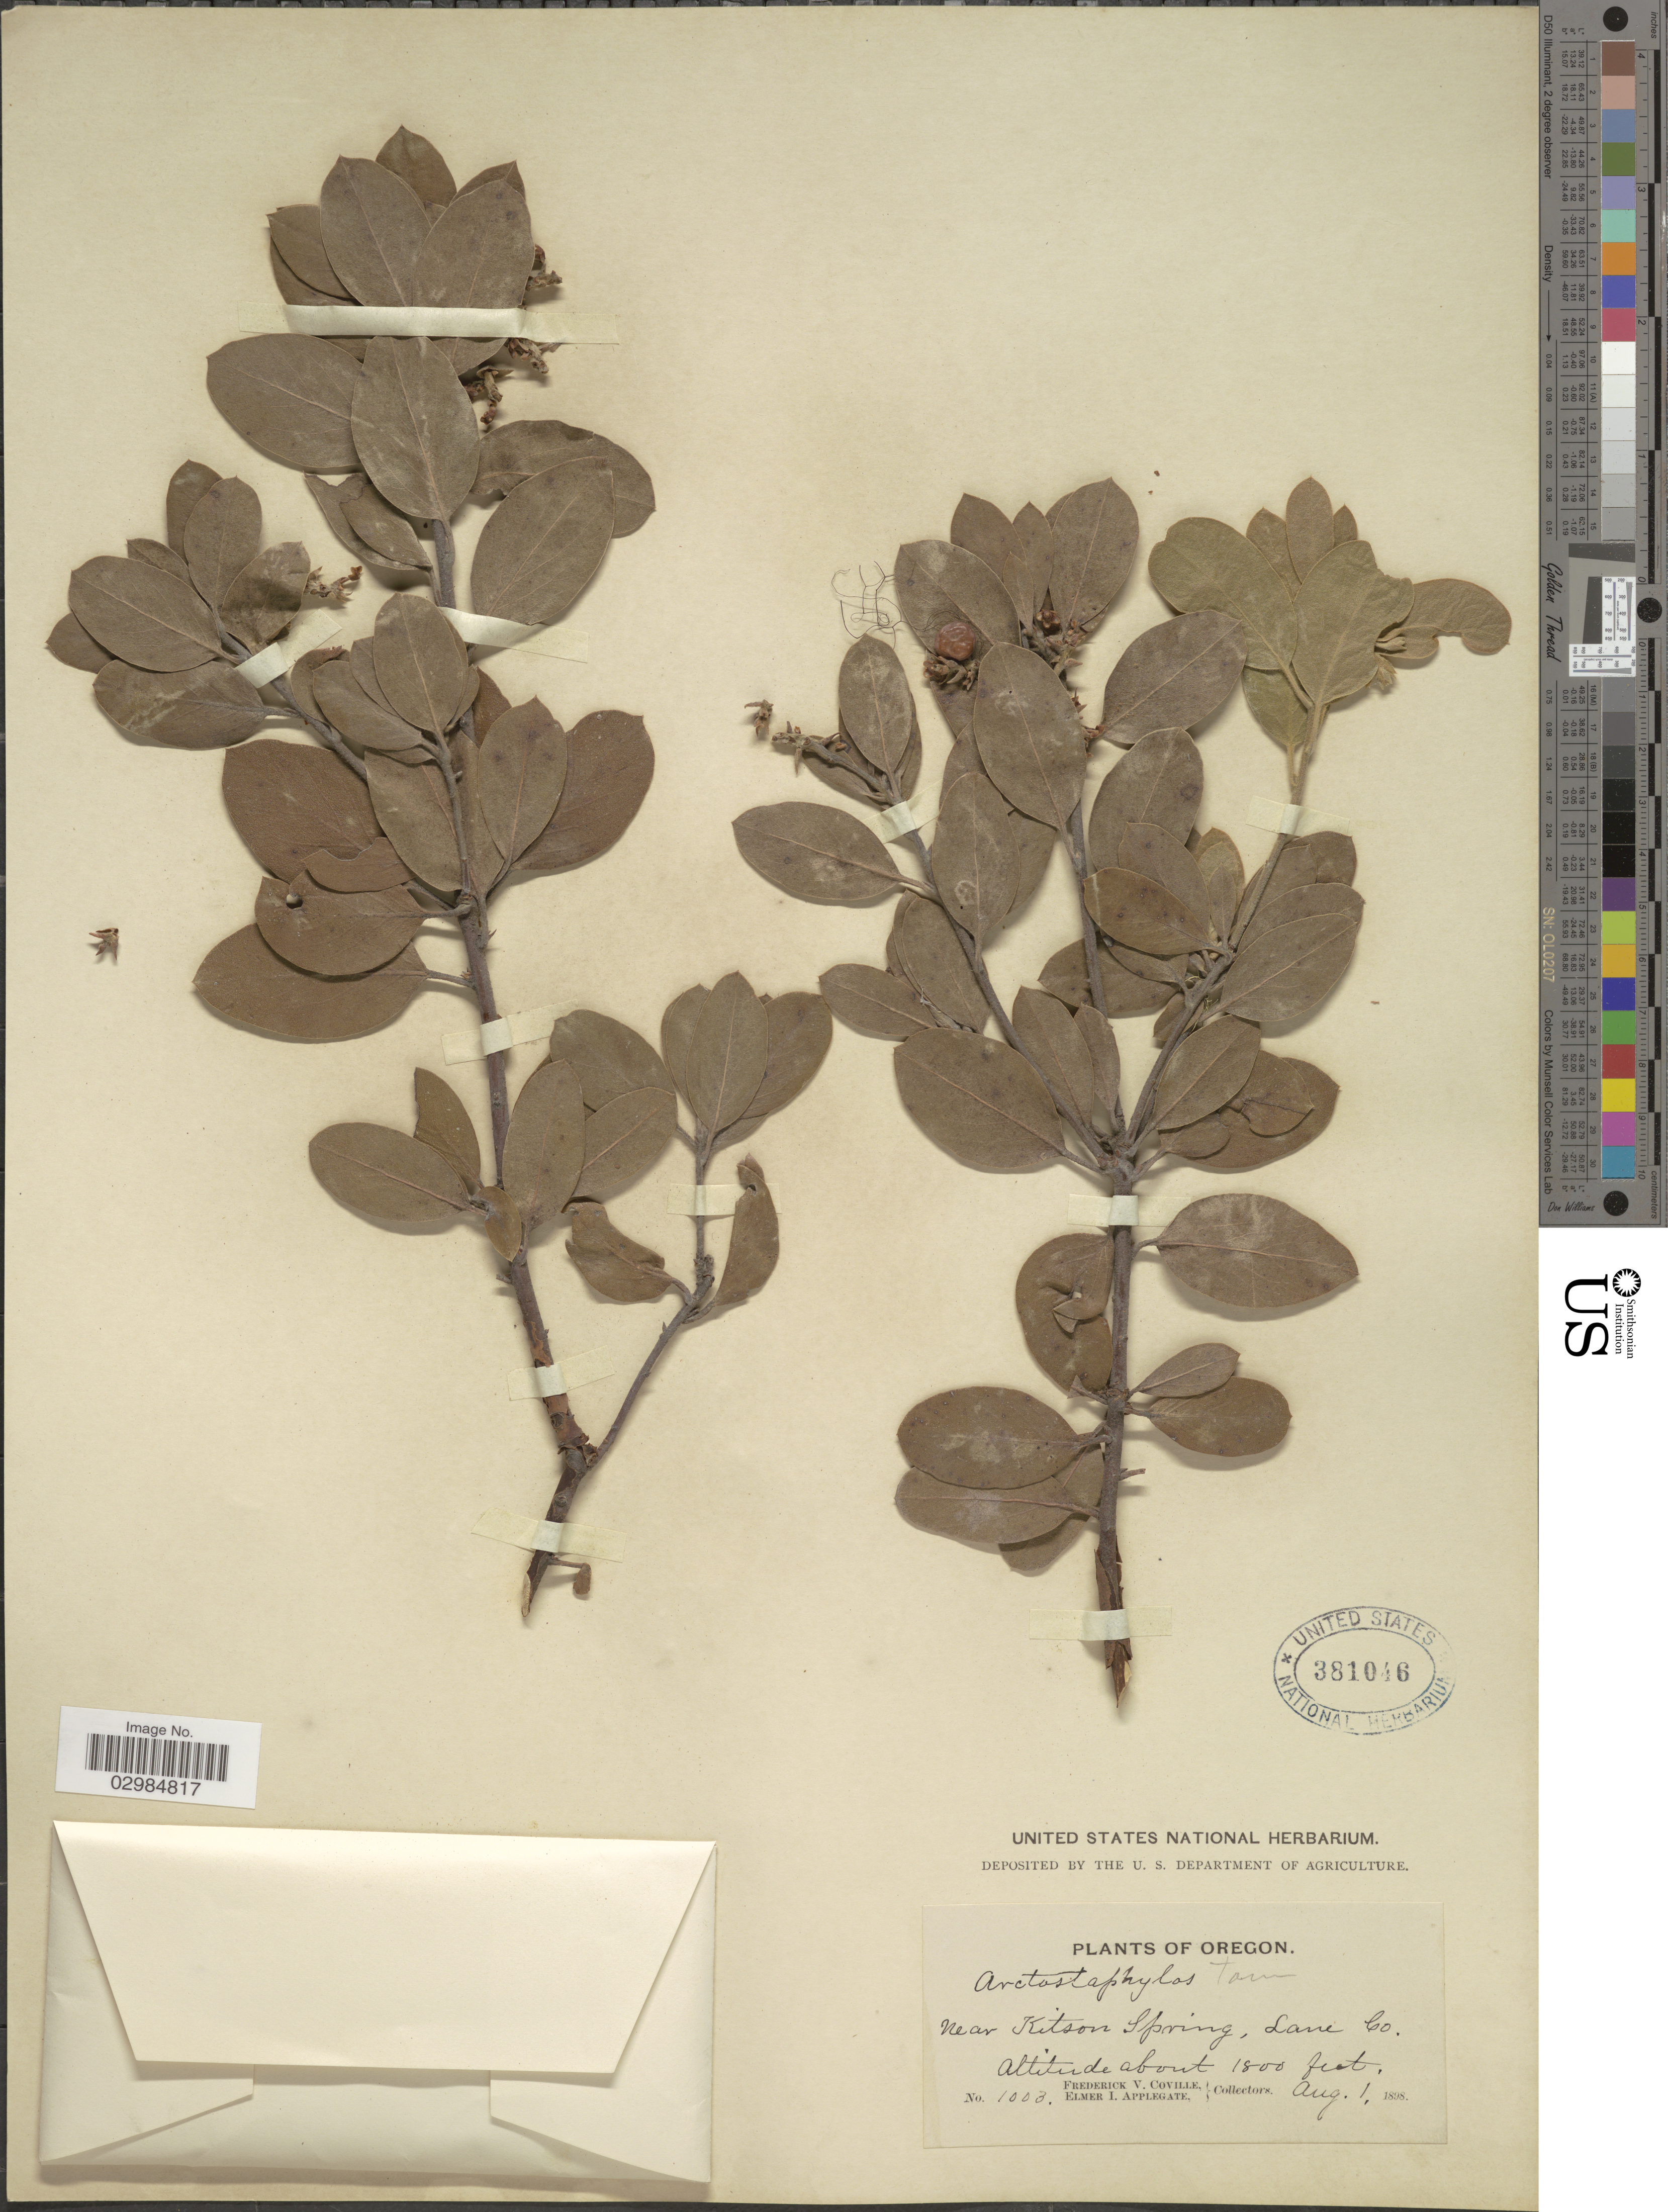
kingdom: Plantae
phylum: Tracheophyta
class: Magnoliopsida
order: Ericales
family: Ericaceae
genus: Arctostaphylos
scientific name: Arctostaphylos tomentosa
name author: (Pursh) Lindl.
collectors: F. V. Coville & E. I. Applegate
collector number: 1003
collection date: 1898-08-01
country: United States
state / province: Oregon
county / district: Lane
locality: Near Kitson Spring, Lane Co.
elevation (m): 549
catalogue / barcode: US 381046